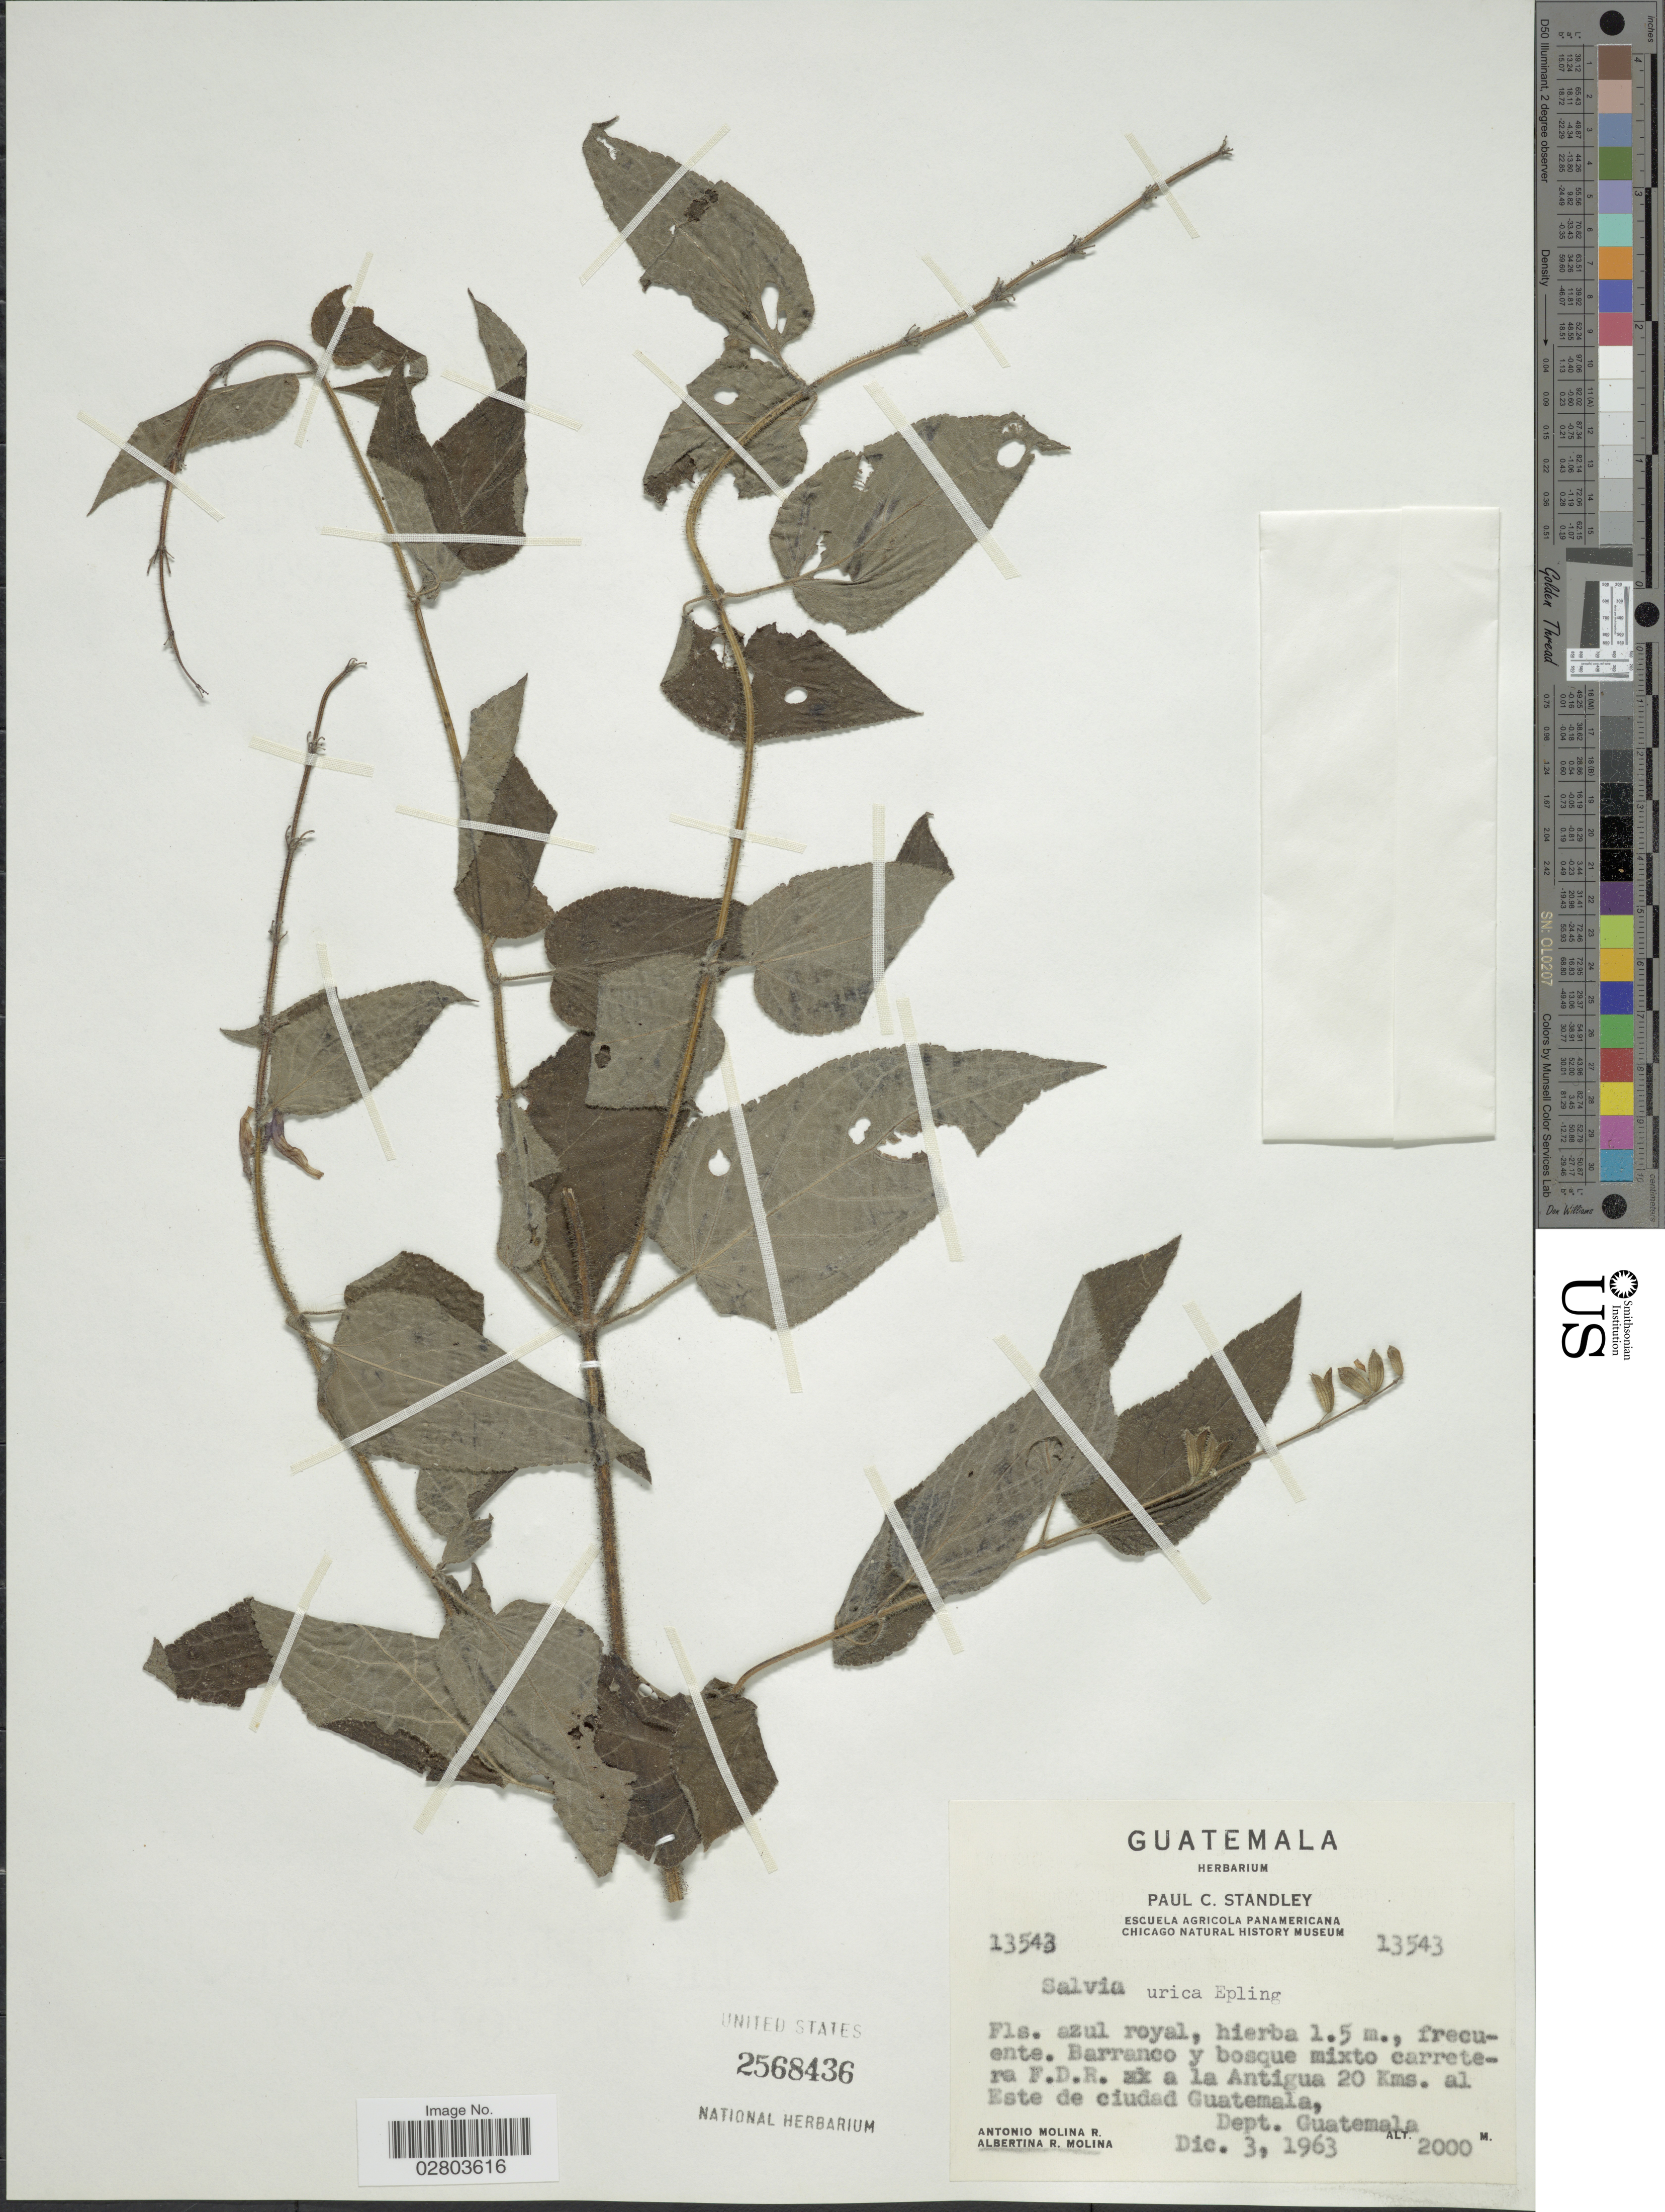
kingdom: Plantae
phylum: Tracheophyta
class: Magnoliopsida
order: Lamiales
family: Lamiaceae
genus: Salvia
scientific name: Salvia urica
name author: Epling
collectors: A. Molina R. & A. R. Molina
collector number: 13543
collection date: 1963-12-03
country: Guatemala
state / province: Guatemala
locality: Barranco y bosque mixto carretera F.D.R. a la Antigua 20 Kms. al Este de ciudad Guatemala. Dept. Guatemala.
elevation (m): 2000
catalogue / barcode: US 2568436